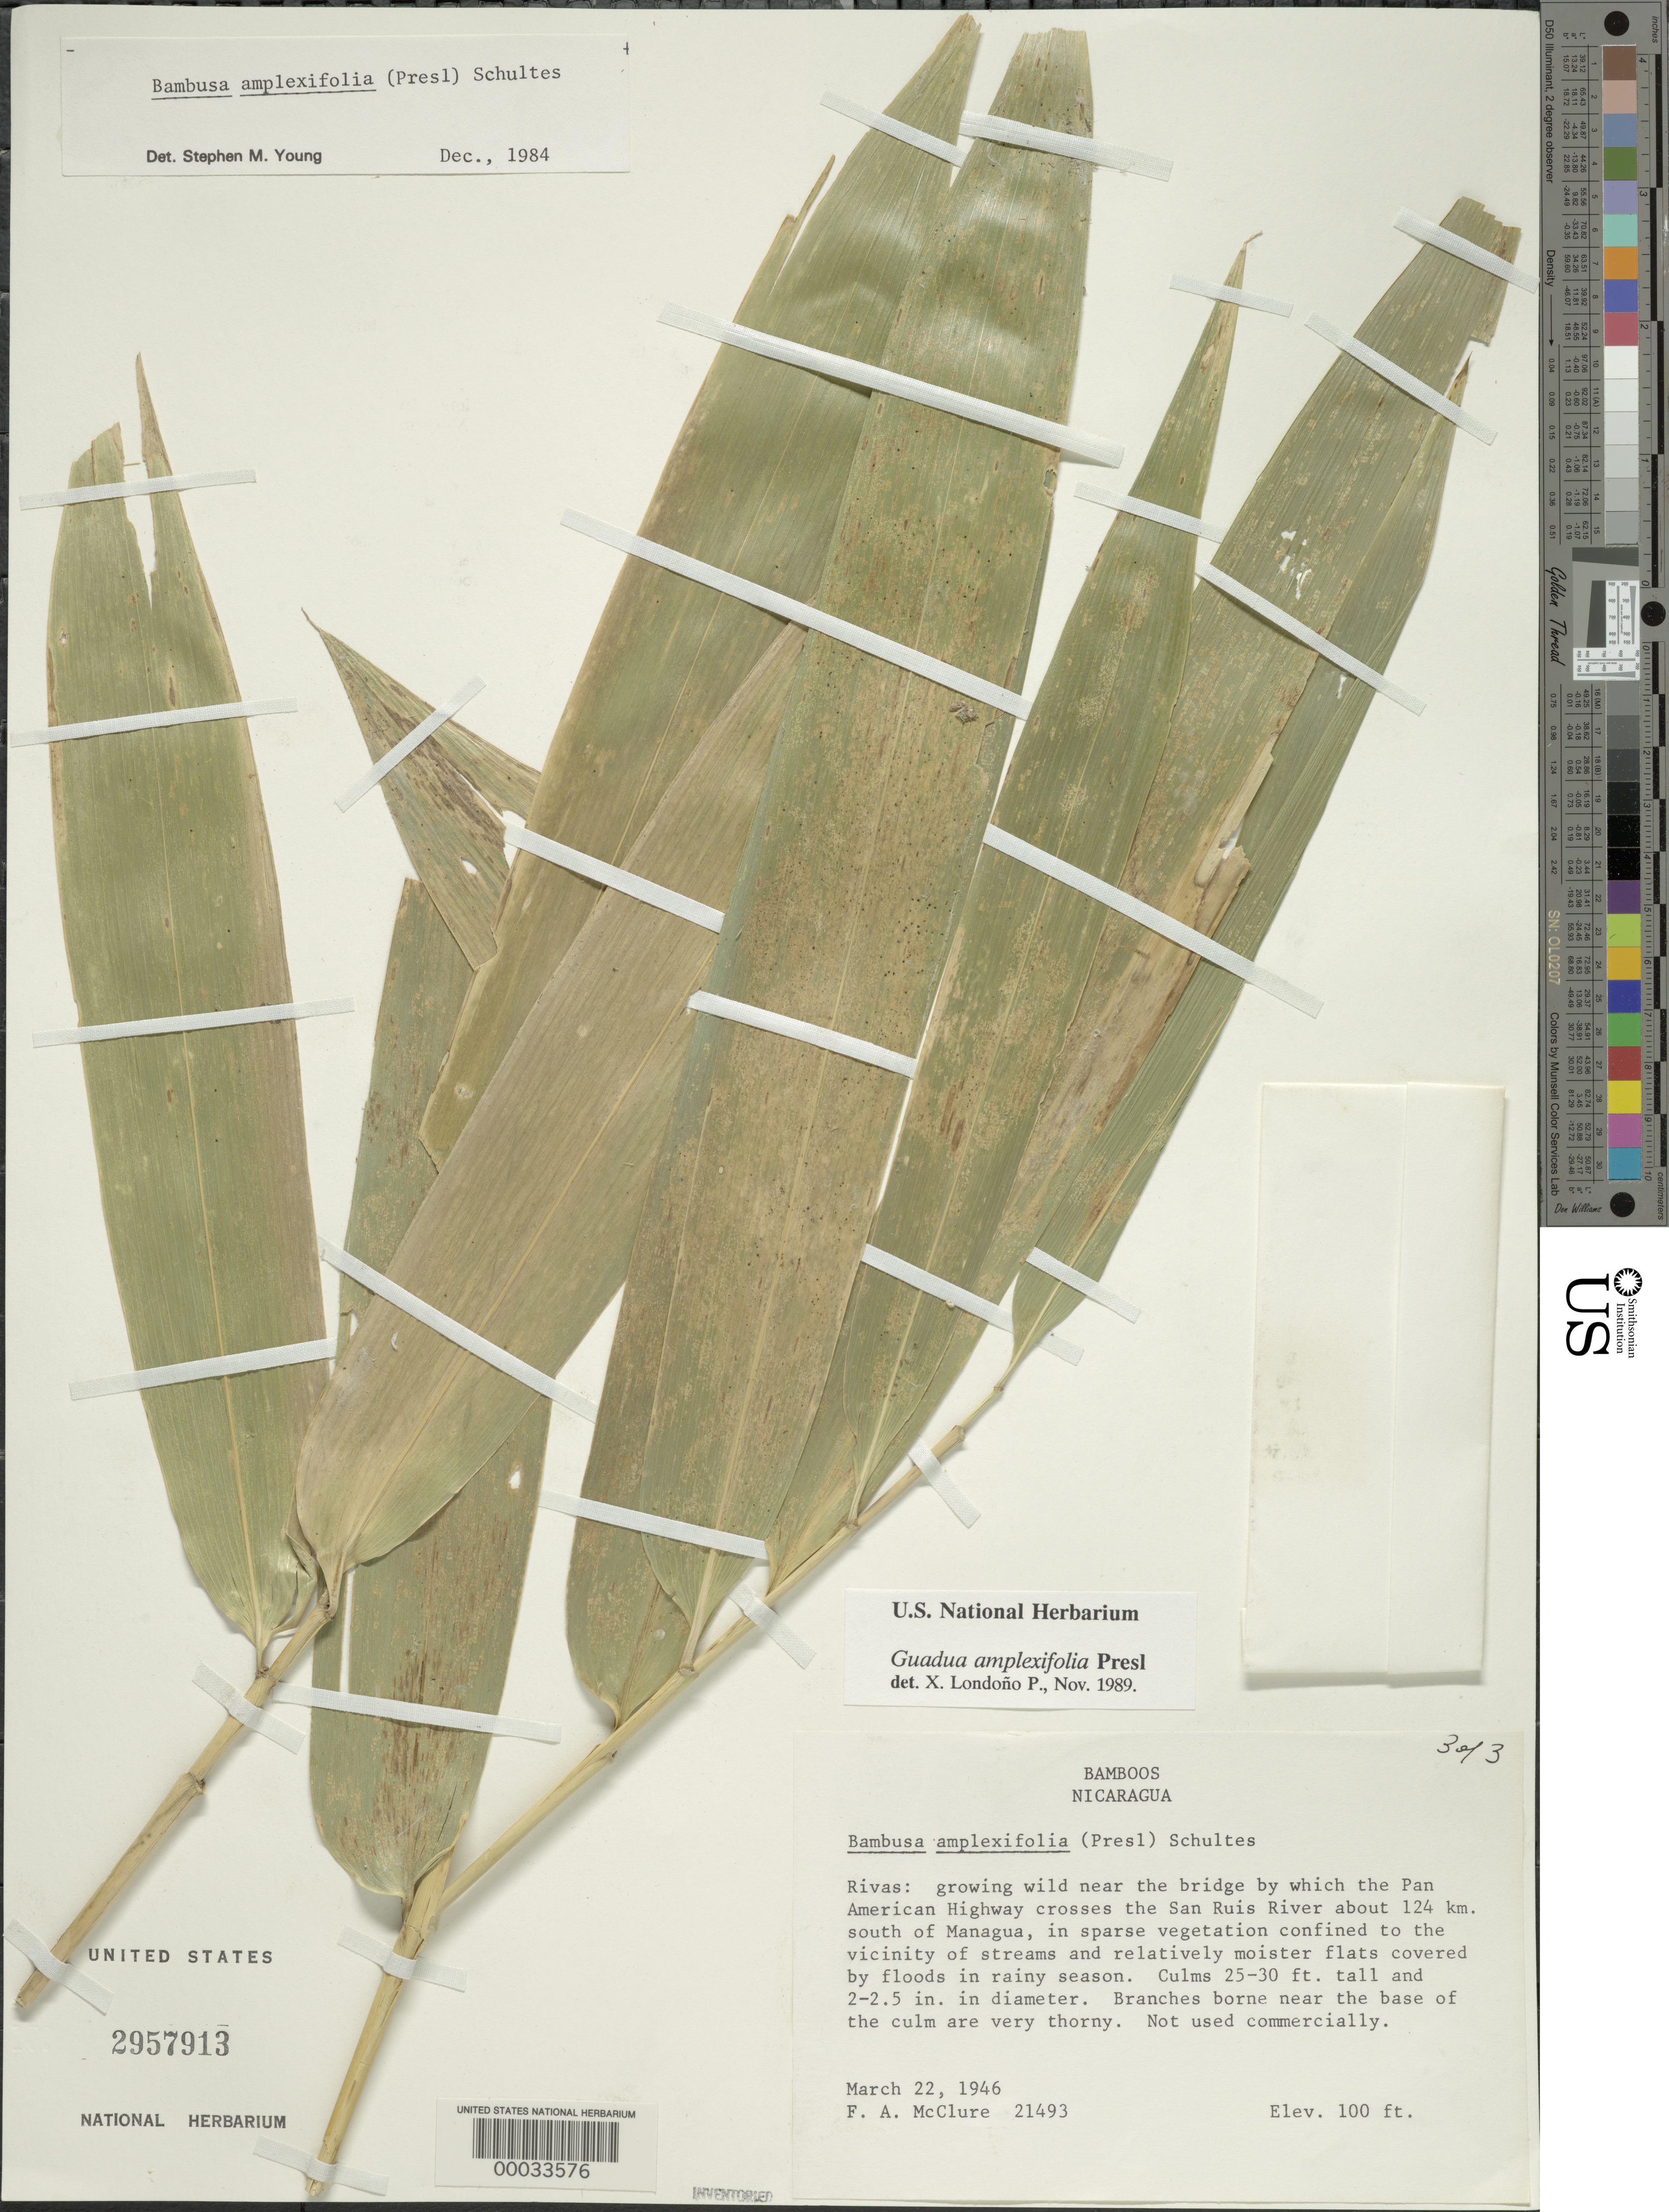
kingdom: Plantae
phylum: Tracheophyta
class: Liliopsida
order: Poales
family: Poaceae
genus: Guadua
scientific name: Guadua amplexifolia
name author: J. Presl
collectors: F. A. McClure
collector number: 21493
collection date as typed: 22 Mar 1946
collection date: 1946-03-22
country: Nicaragua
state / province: Rivas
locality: Pan amer. hwy., san ruis river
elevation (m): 31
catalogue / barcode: US 2951913